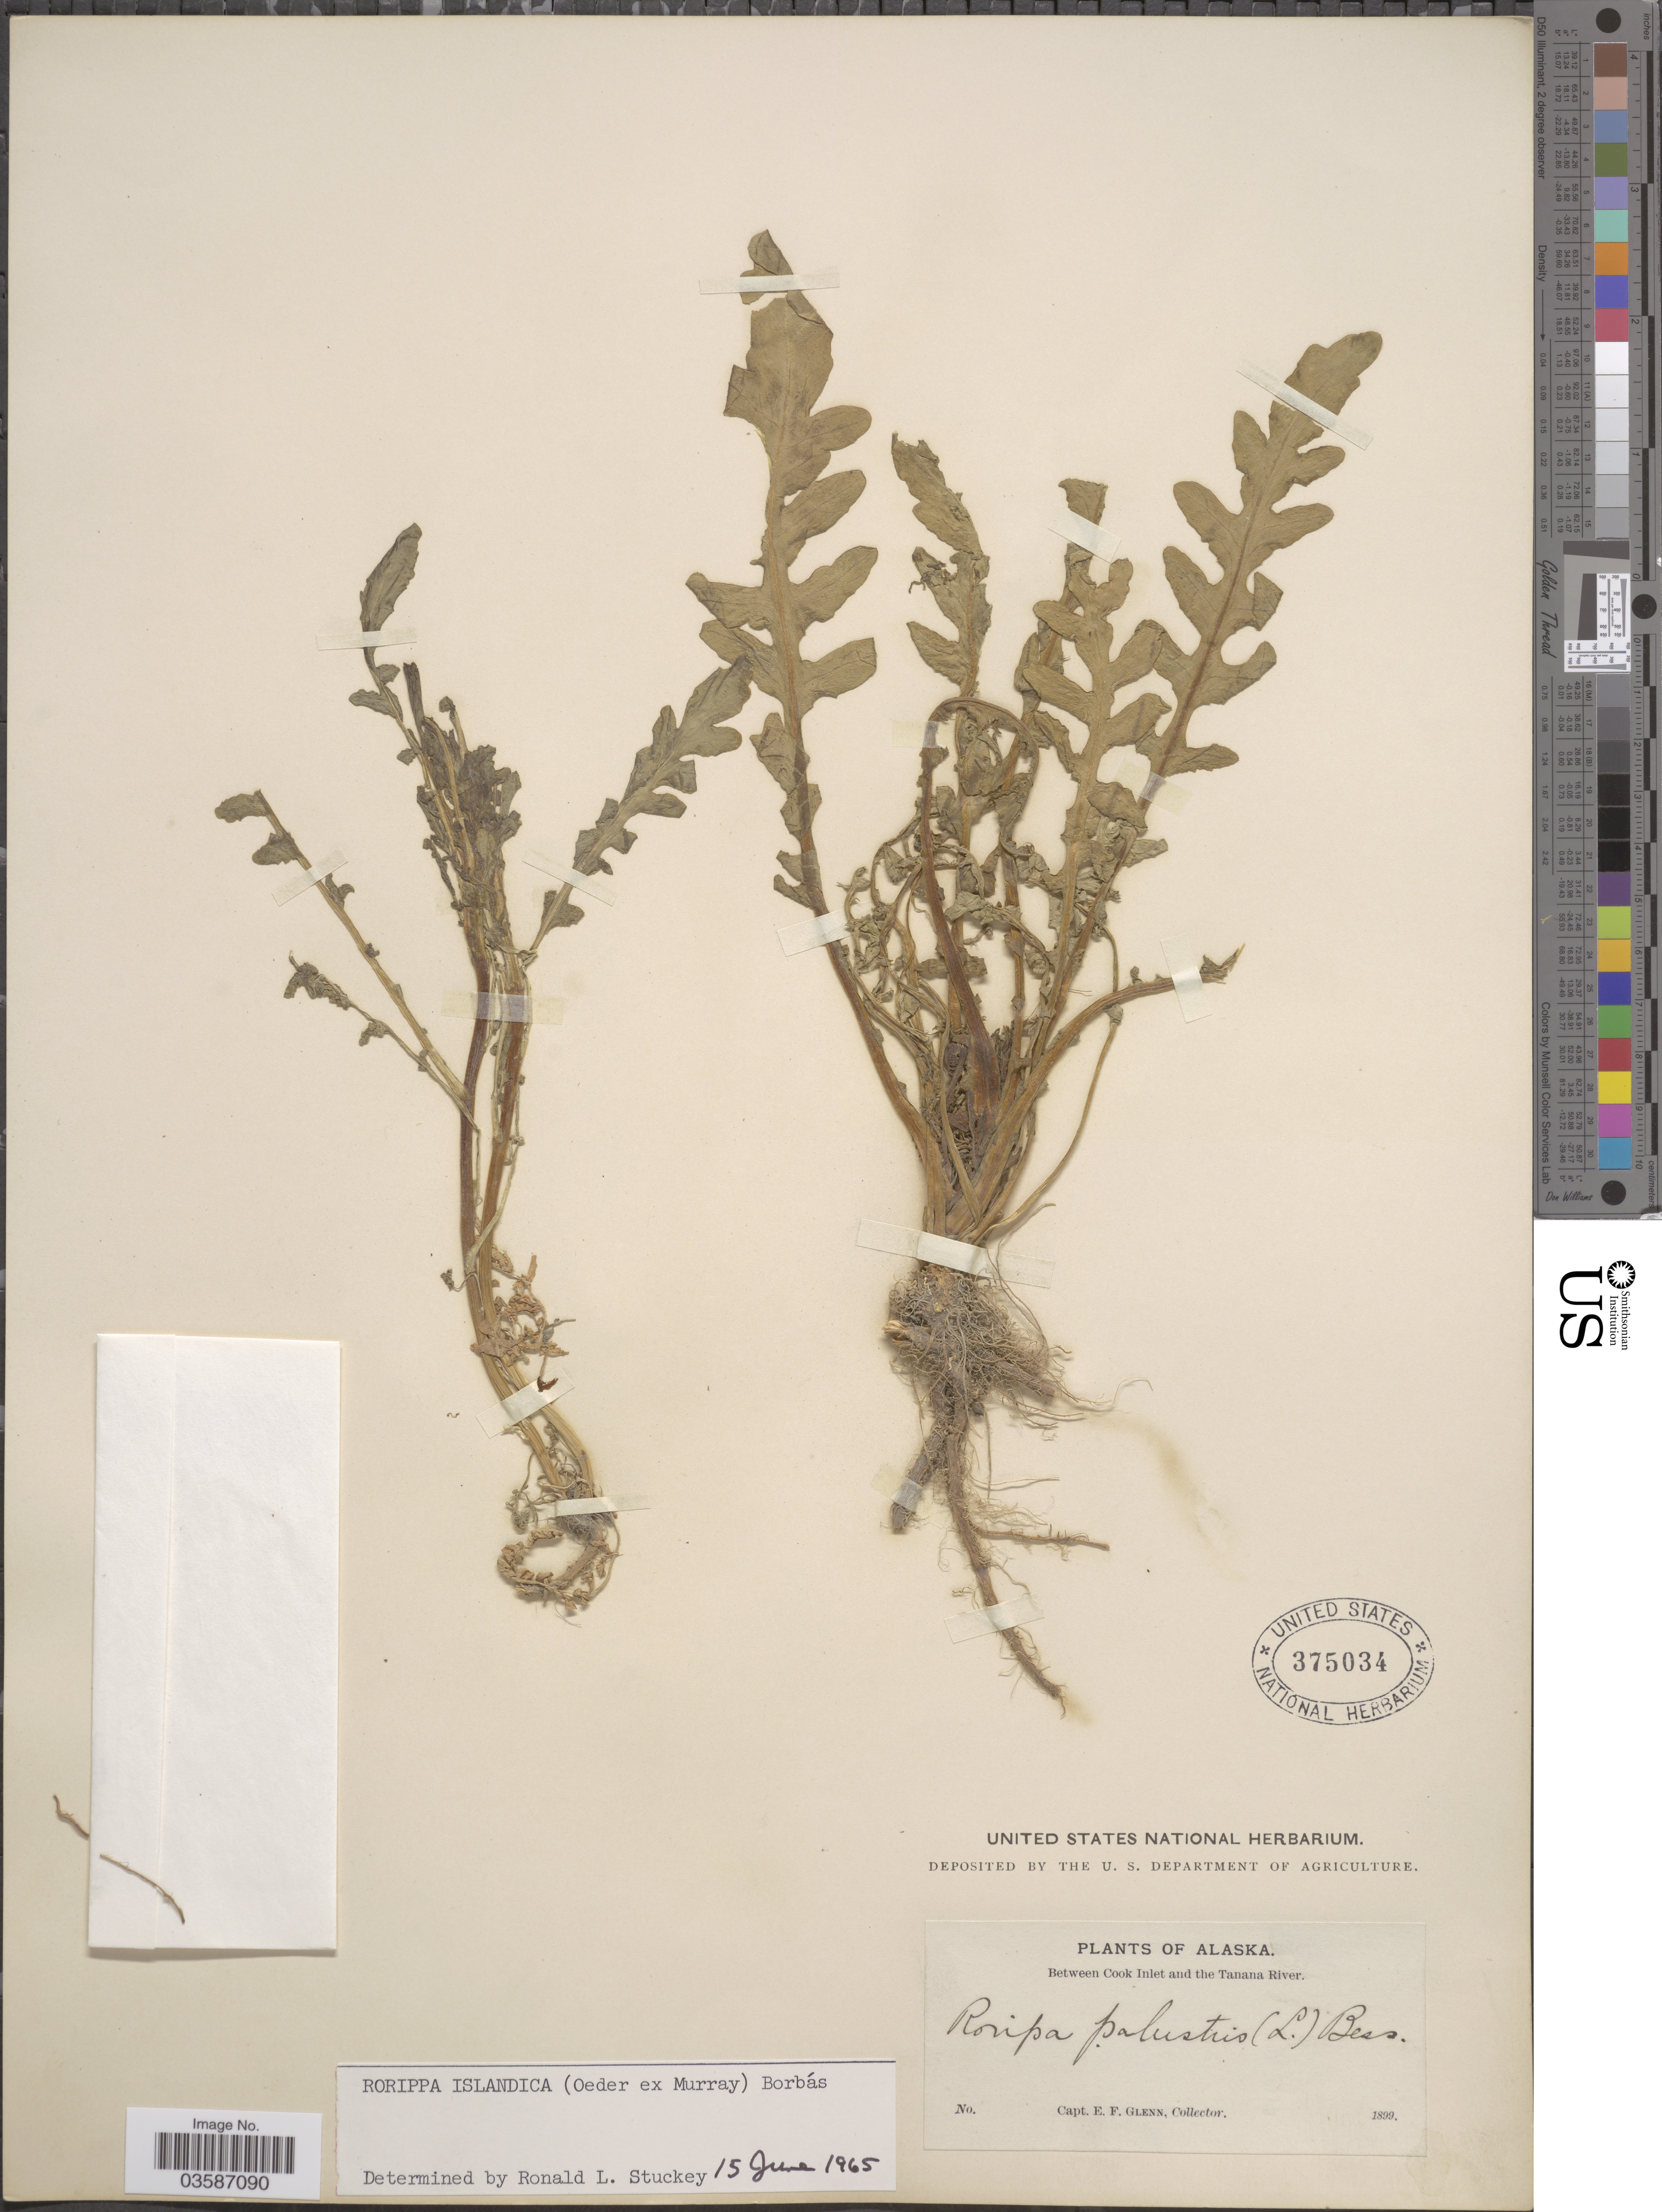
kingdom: Plantae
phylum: Tracheophyta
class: Magnoliopsida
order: Brassicales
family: Brassicaceae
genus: Rorippa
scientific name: Rorippa islandica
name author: (Oeder) Borbás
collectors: E. Glenn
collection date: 1899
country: United States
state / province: Alaska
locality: Between Cook Inlet and the Tanana River.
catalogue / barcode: US 375034